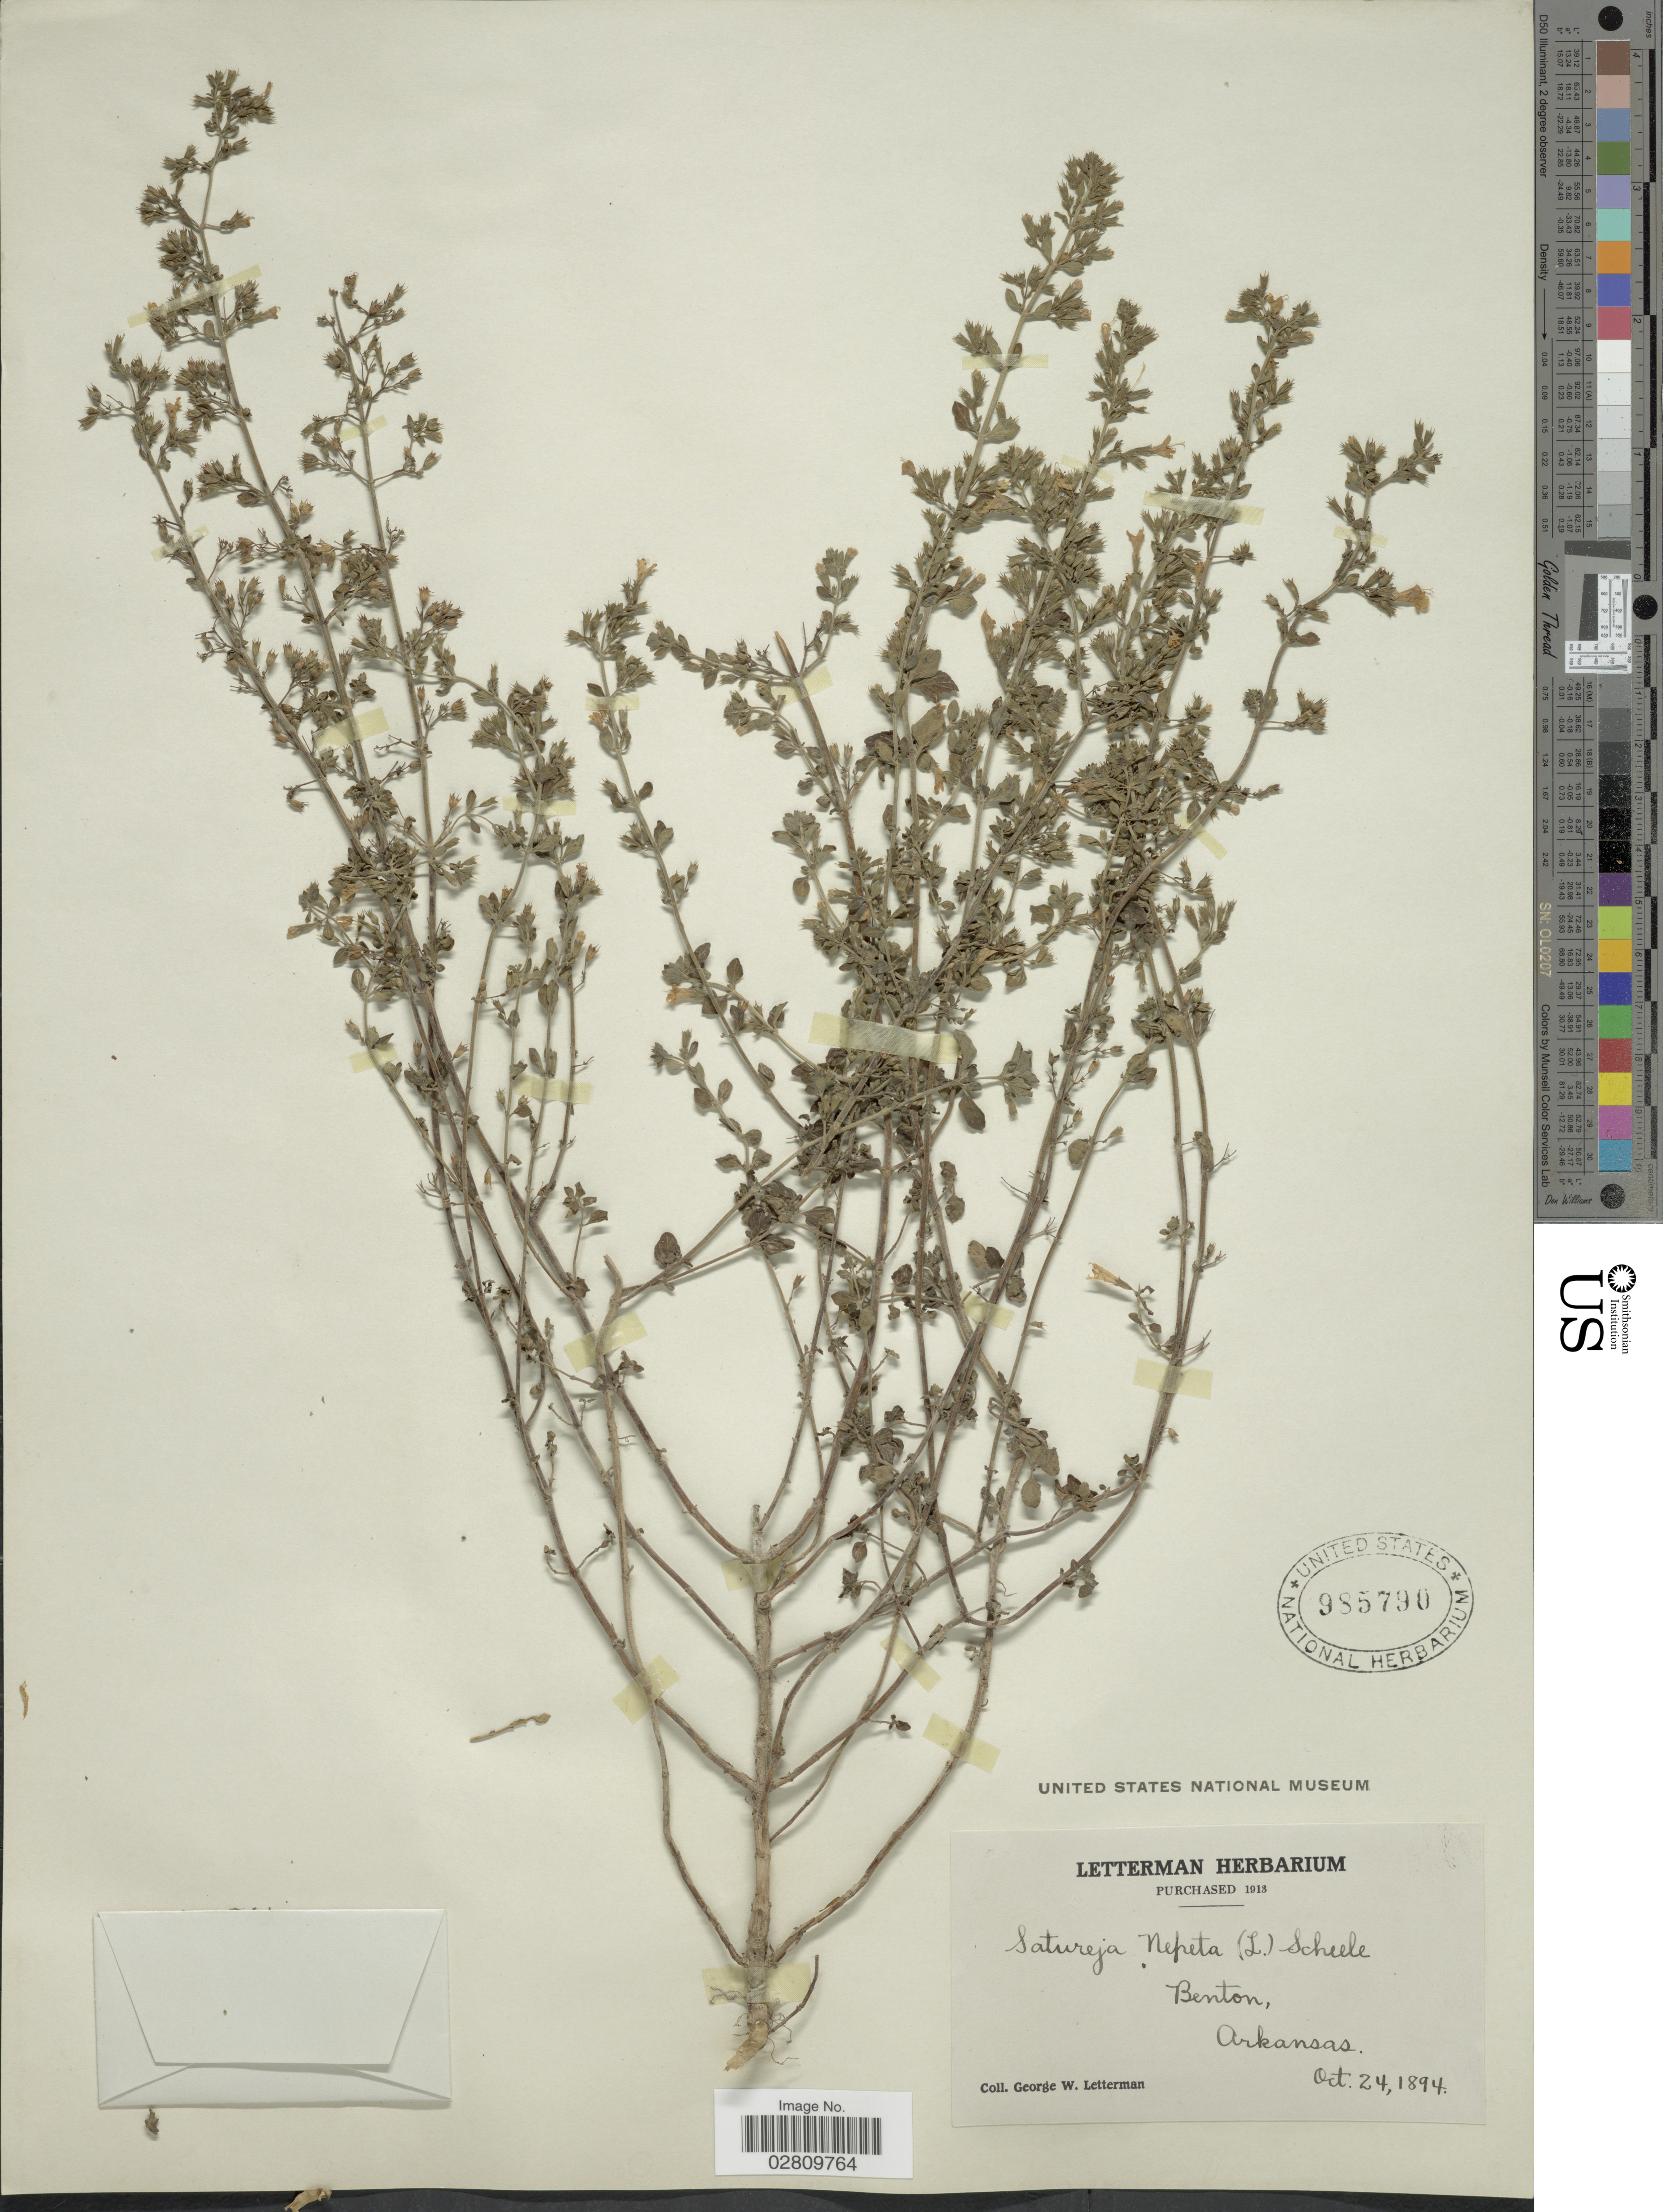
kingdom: Plantae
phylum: Tracheophyta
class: Magnoliopsida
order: Lamiales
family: Lamiaceae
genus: Clinopodium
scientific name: Clinopodium nepeta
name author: (L.) Kuntze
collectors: G. W. Letterman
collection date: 1894-10-24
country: United States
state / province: Arkansas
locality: Benton.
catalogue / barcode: US 985790